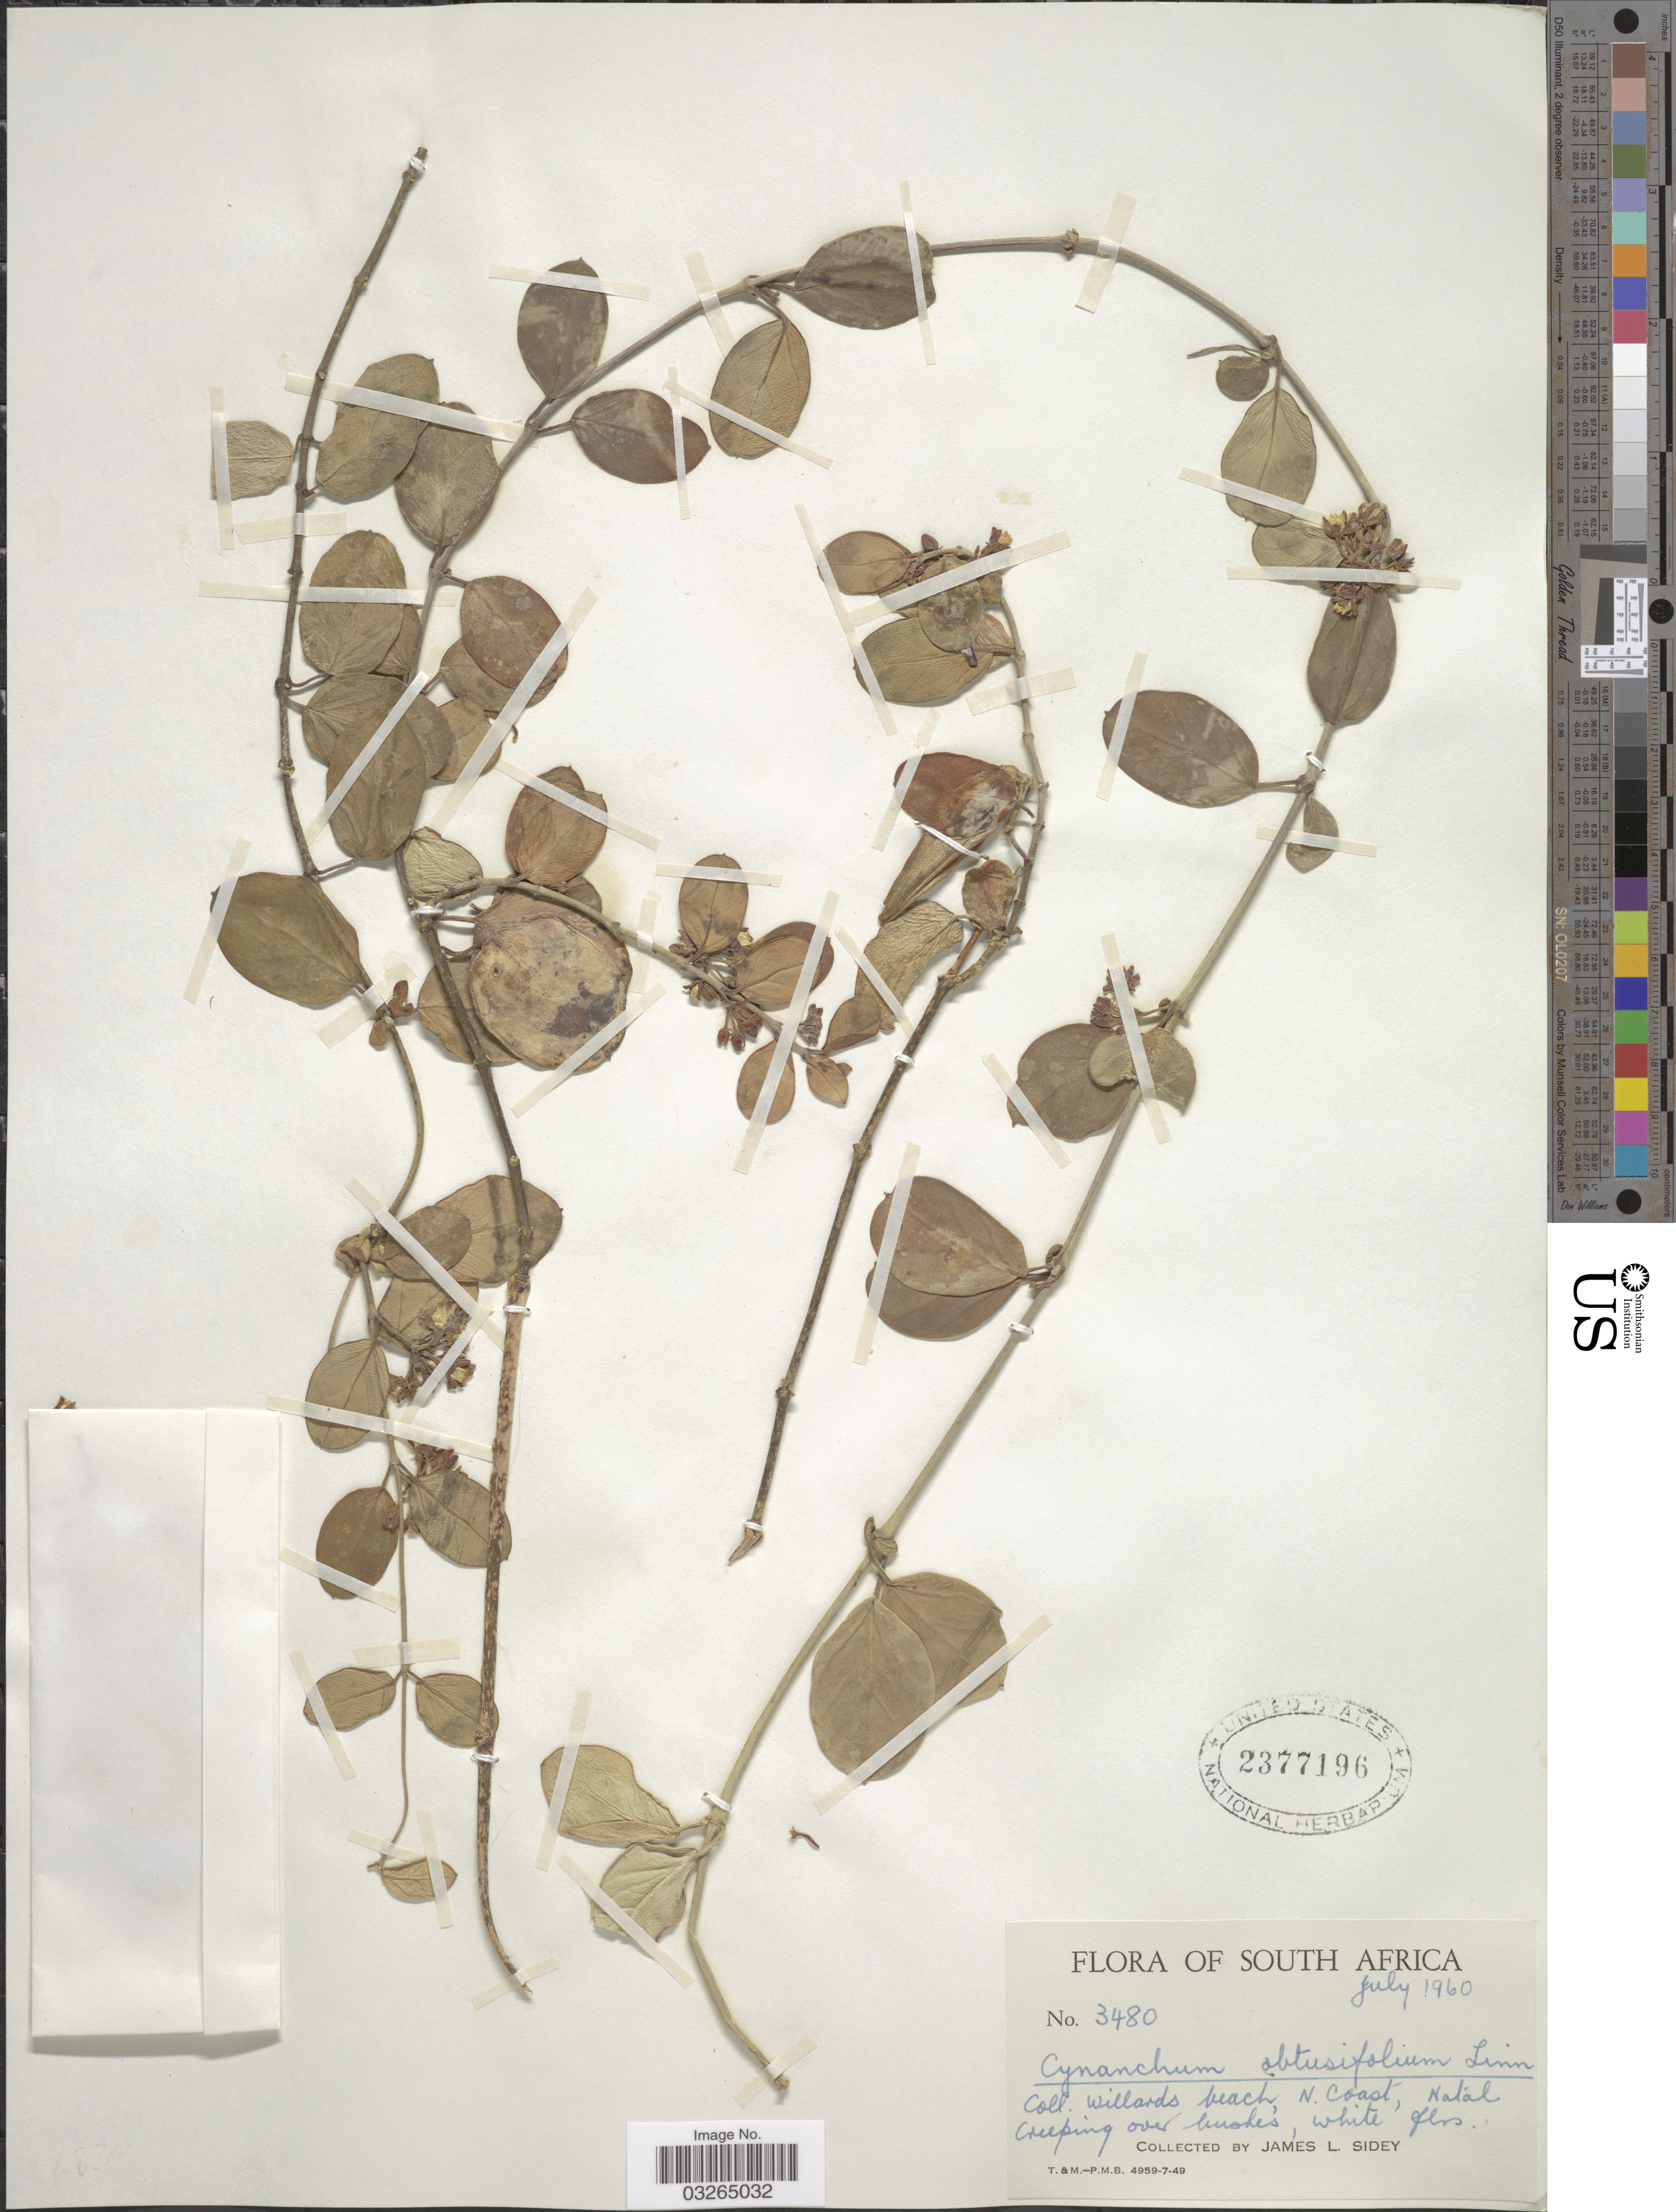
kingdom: Plantae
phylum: Tracheophyta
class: Magnoliopsida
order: Gentianales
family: Apocynaceae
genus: Cynanchum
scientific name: Cynanchum obtusifolium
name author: L. f.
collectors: J. L. Sidey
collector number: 3480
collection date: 1960-07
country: South Africa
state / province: KwaZulu-Natal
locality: Willards beach, N. Coast, Natal.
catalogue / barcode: US 2377196